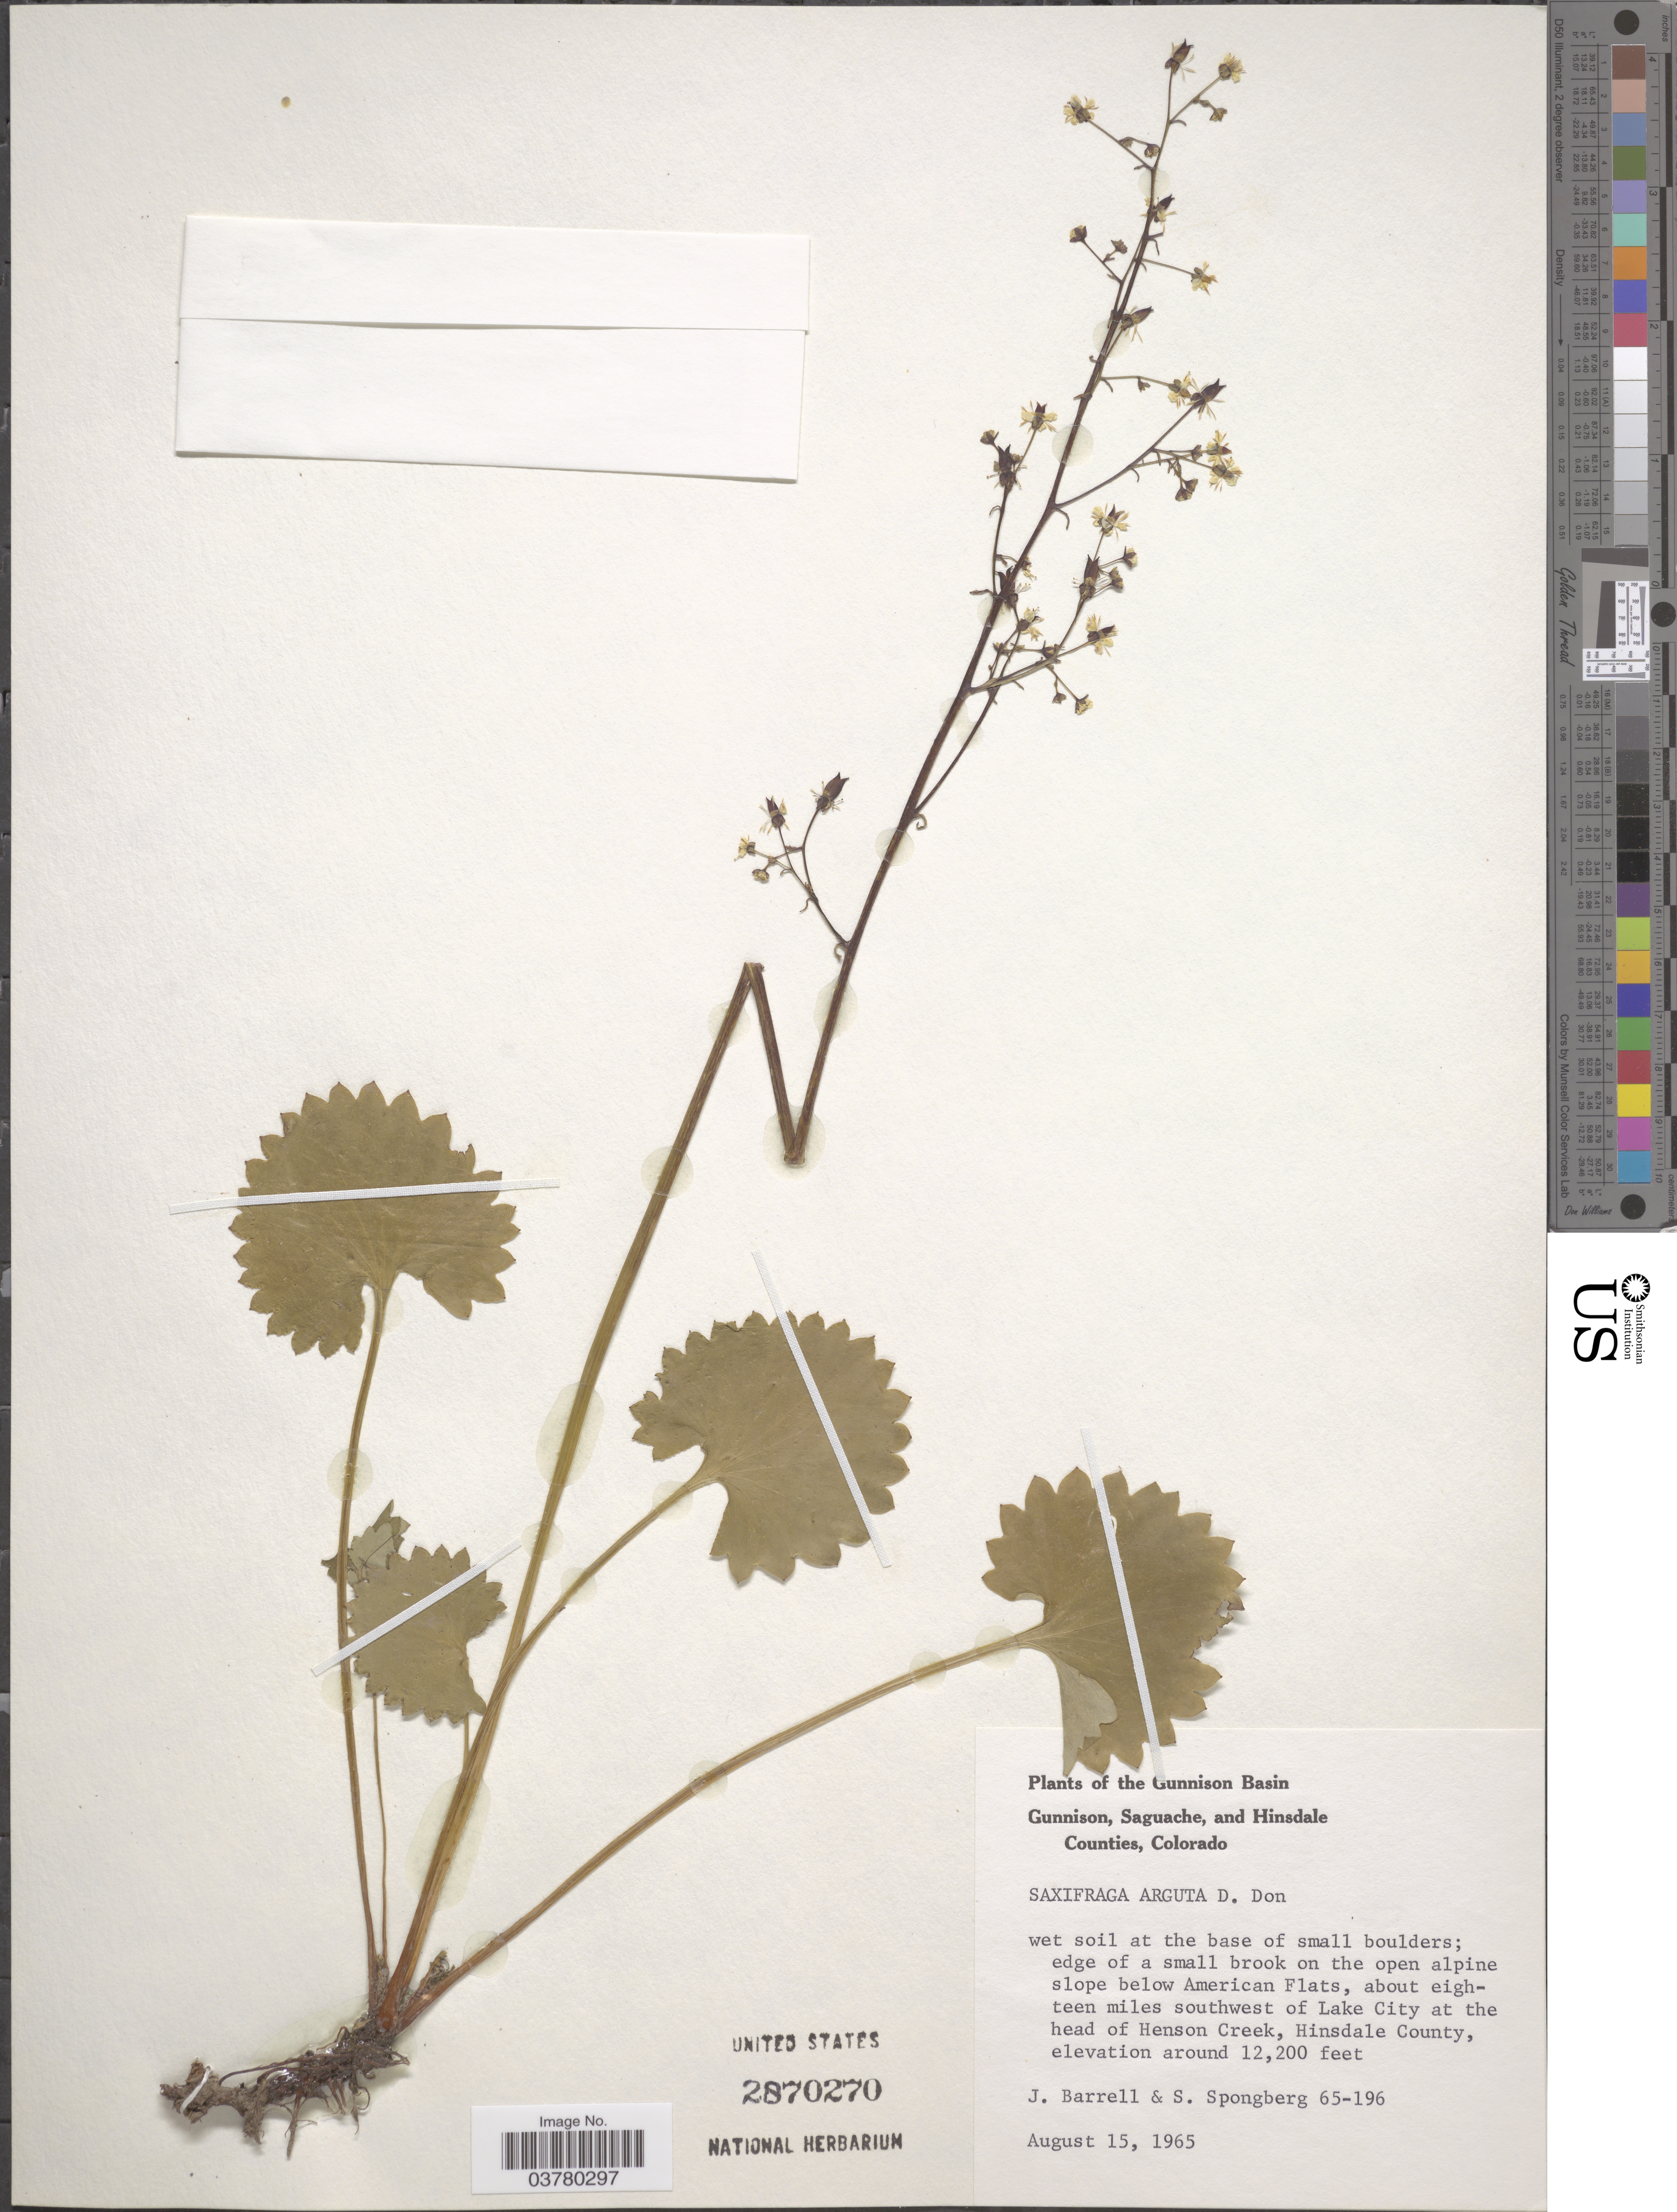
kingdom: Plantae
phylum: Tracheophyta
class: Magnoliopsida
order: Saxifragales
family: Saxifragaceae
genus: Micranthes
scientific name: Micranthes odontoloma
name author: (Piper) A. Heller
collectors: J. Barrell & S. A.Spongberg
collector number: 65-196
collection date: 1965-08-15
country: United States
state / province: Colorado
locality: The Gunnison Basin. Edge of a small brook on the open alpine slope below American Flats, about eighten miles southwest of Lake City at the head of Henson Creek, Hinsdale County.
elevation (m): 3719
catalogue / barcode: US 2870270